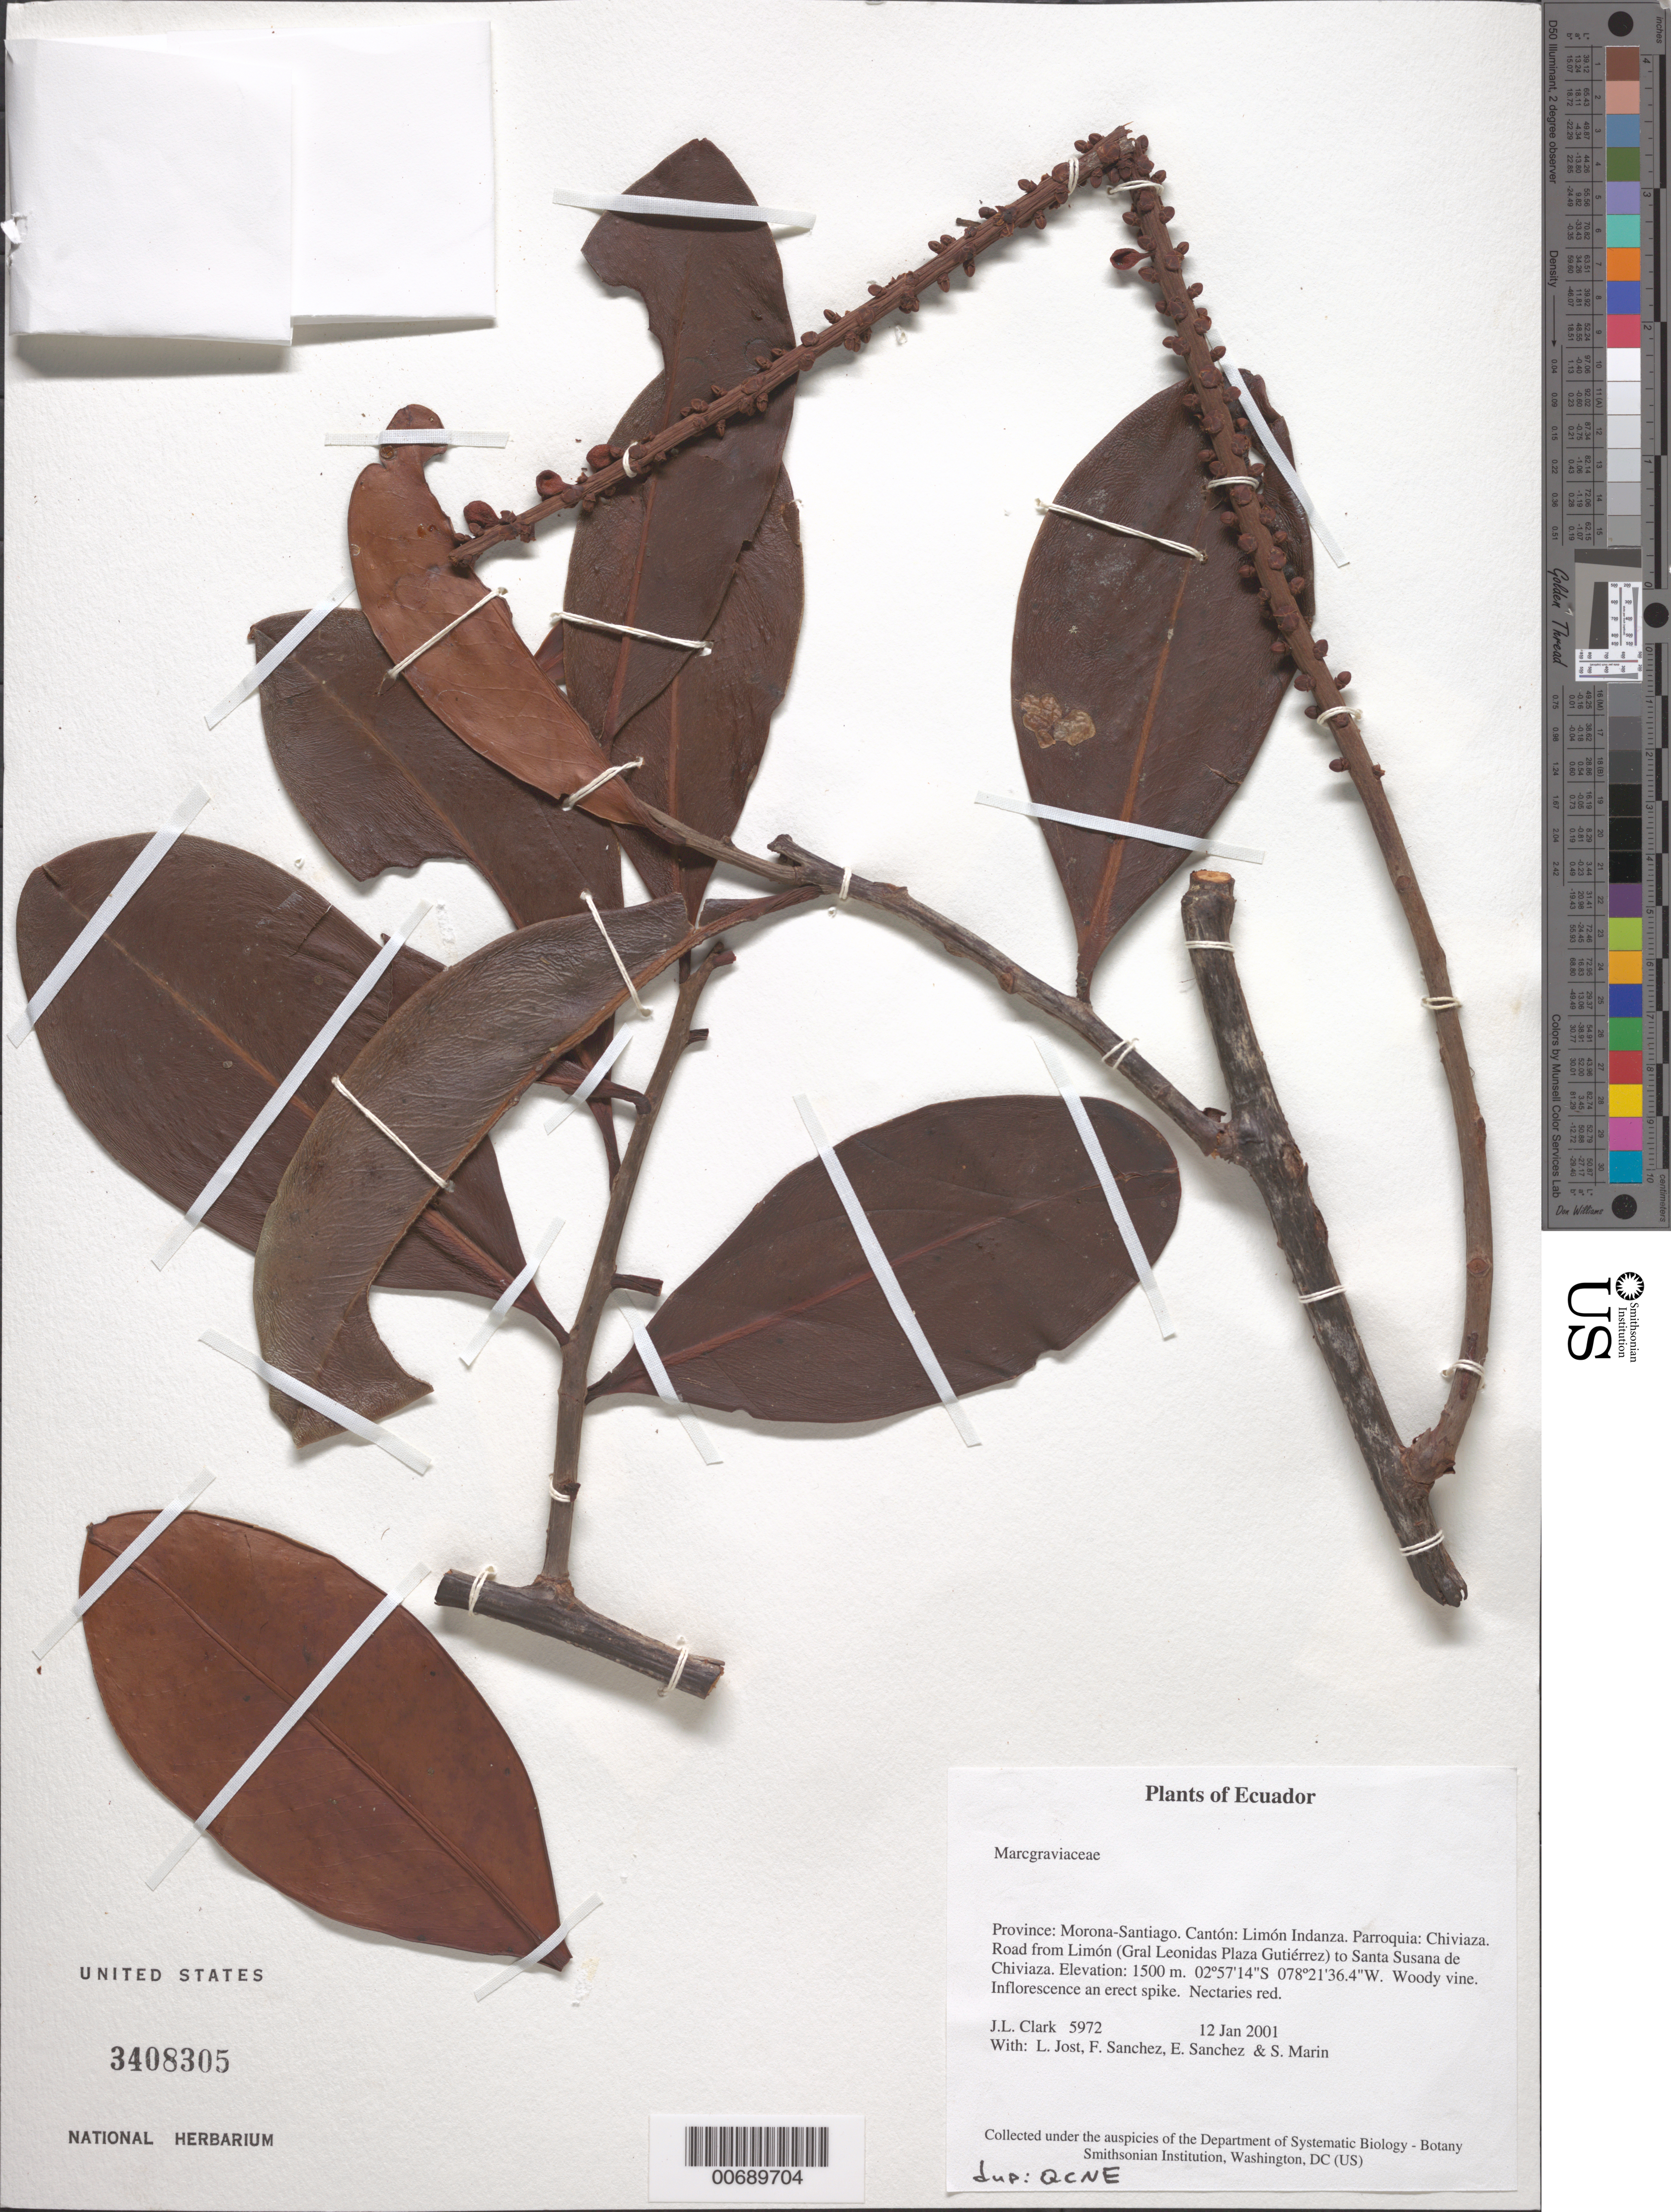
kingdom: Plantae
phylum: Tracheophyta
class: Magnoliopsida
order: Ericales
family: Marcgraviaceae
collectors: J. L. Clark, L. Jost, F. Sanchez, E. Sanchez & S. Marin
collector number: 5972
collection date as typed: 12 Jan 2001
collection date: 2001-01-12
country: Ecuador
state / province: Morona-Santiago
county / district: Limón Indanza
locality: Parroquia: Chiviaza. Road from Limón (Gral Leonidas Plaza Gutiérrez) to Santa Susana de Chiviaza.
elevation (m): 1500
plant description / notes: QCNE, US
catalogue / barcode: US 3408305